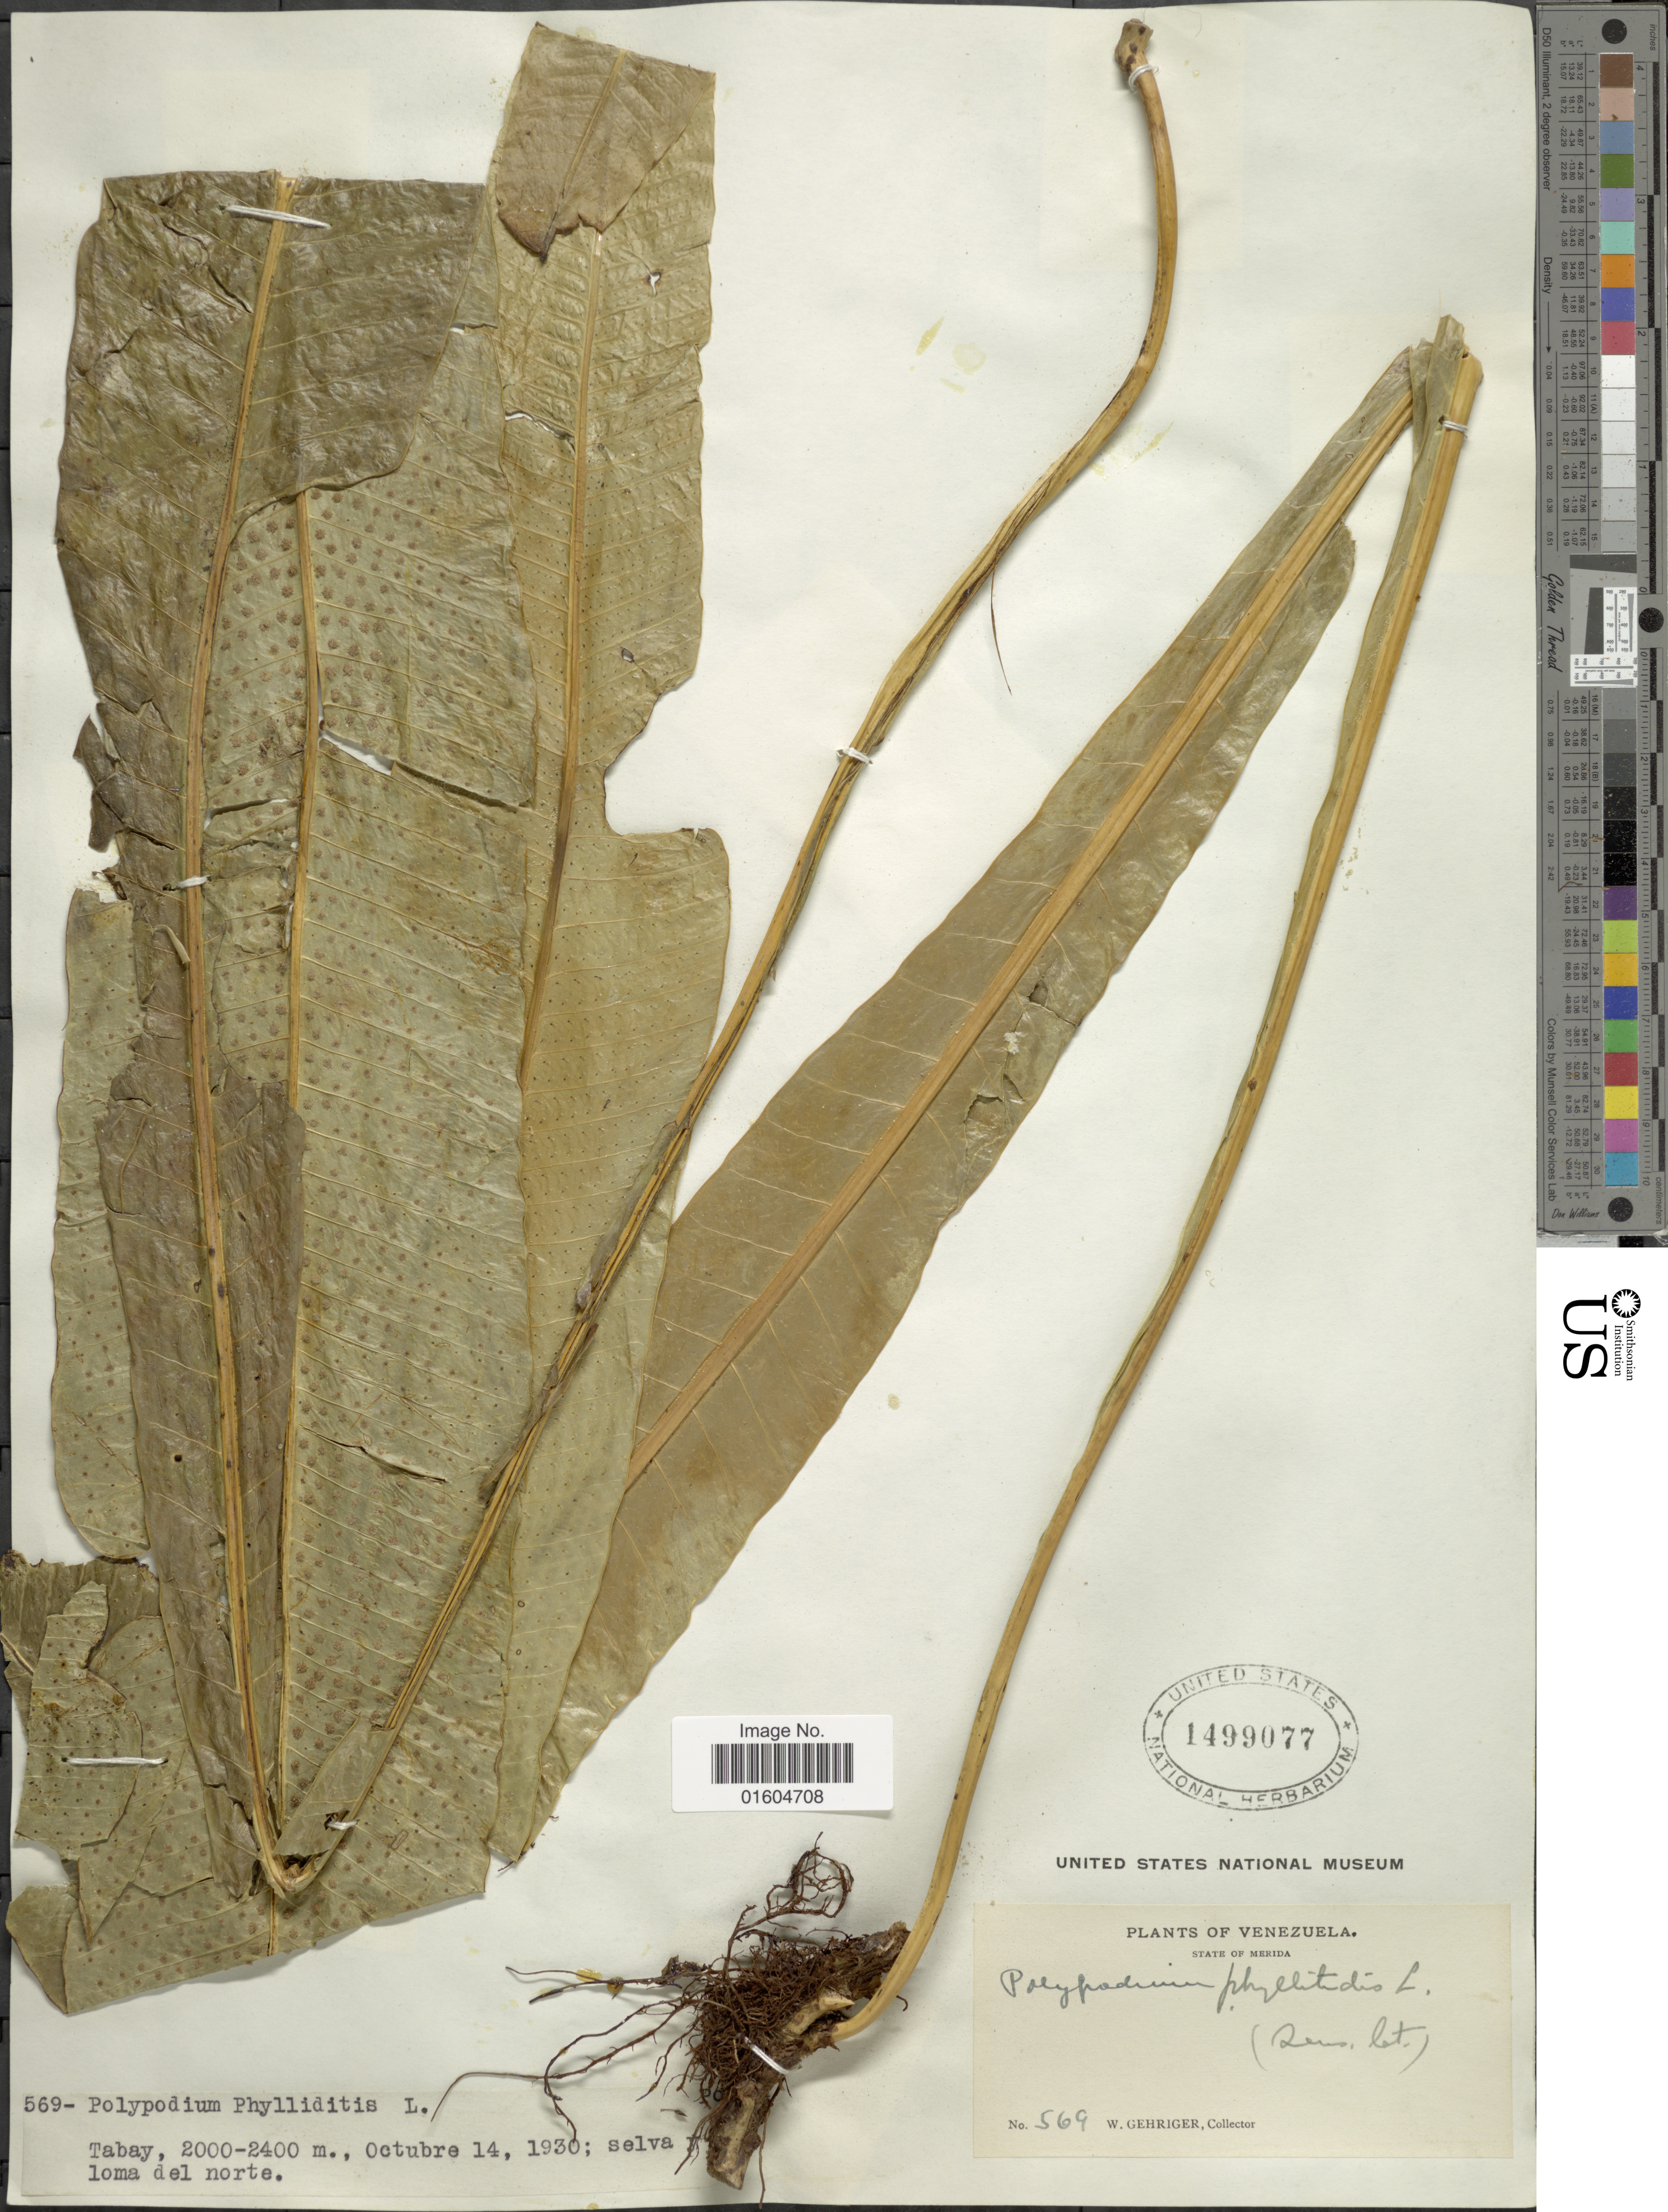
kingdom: Plantae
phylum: Tracheophyta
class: Polypodiopsida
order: Polypodiales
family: Polypodiaceae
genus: Campyloneurum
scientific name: Campyloneurum phyllitidis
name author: (L.) C. Presl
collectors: W. Gehriger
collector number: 569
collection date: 1930-10-14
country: Venezuela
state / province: Mérida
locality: Venezuela, State of Merida, Tabay, selva y loma del norte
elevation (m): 2000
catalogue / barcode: US 1499077